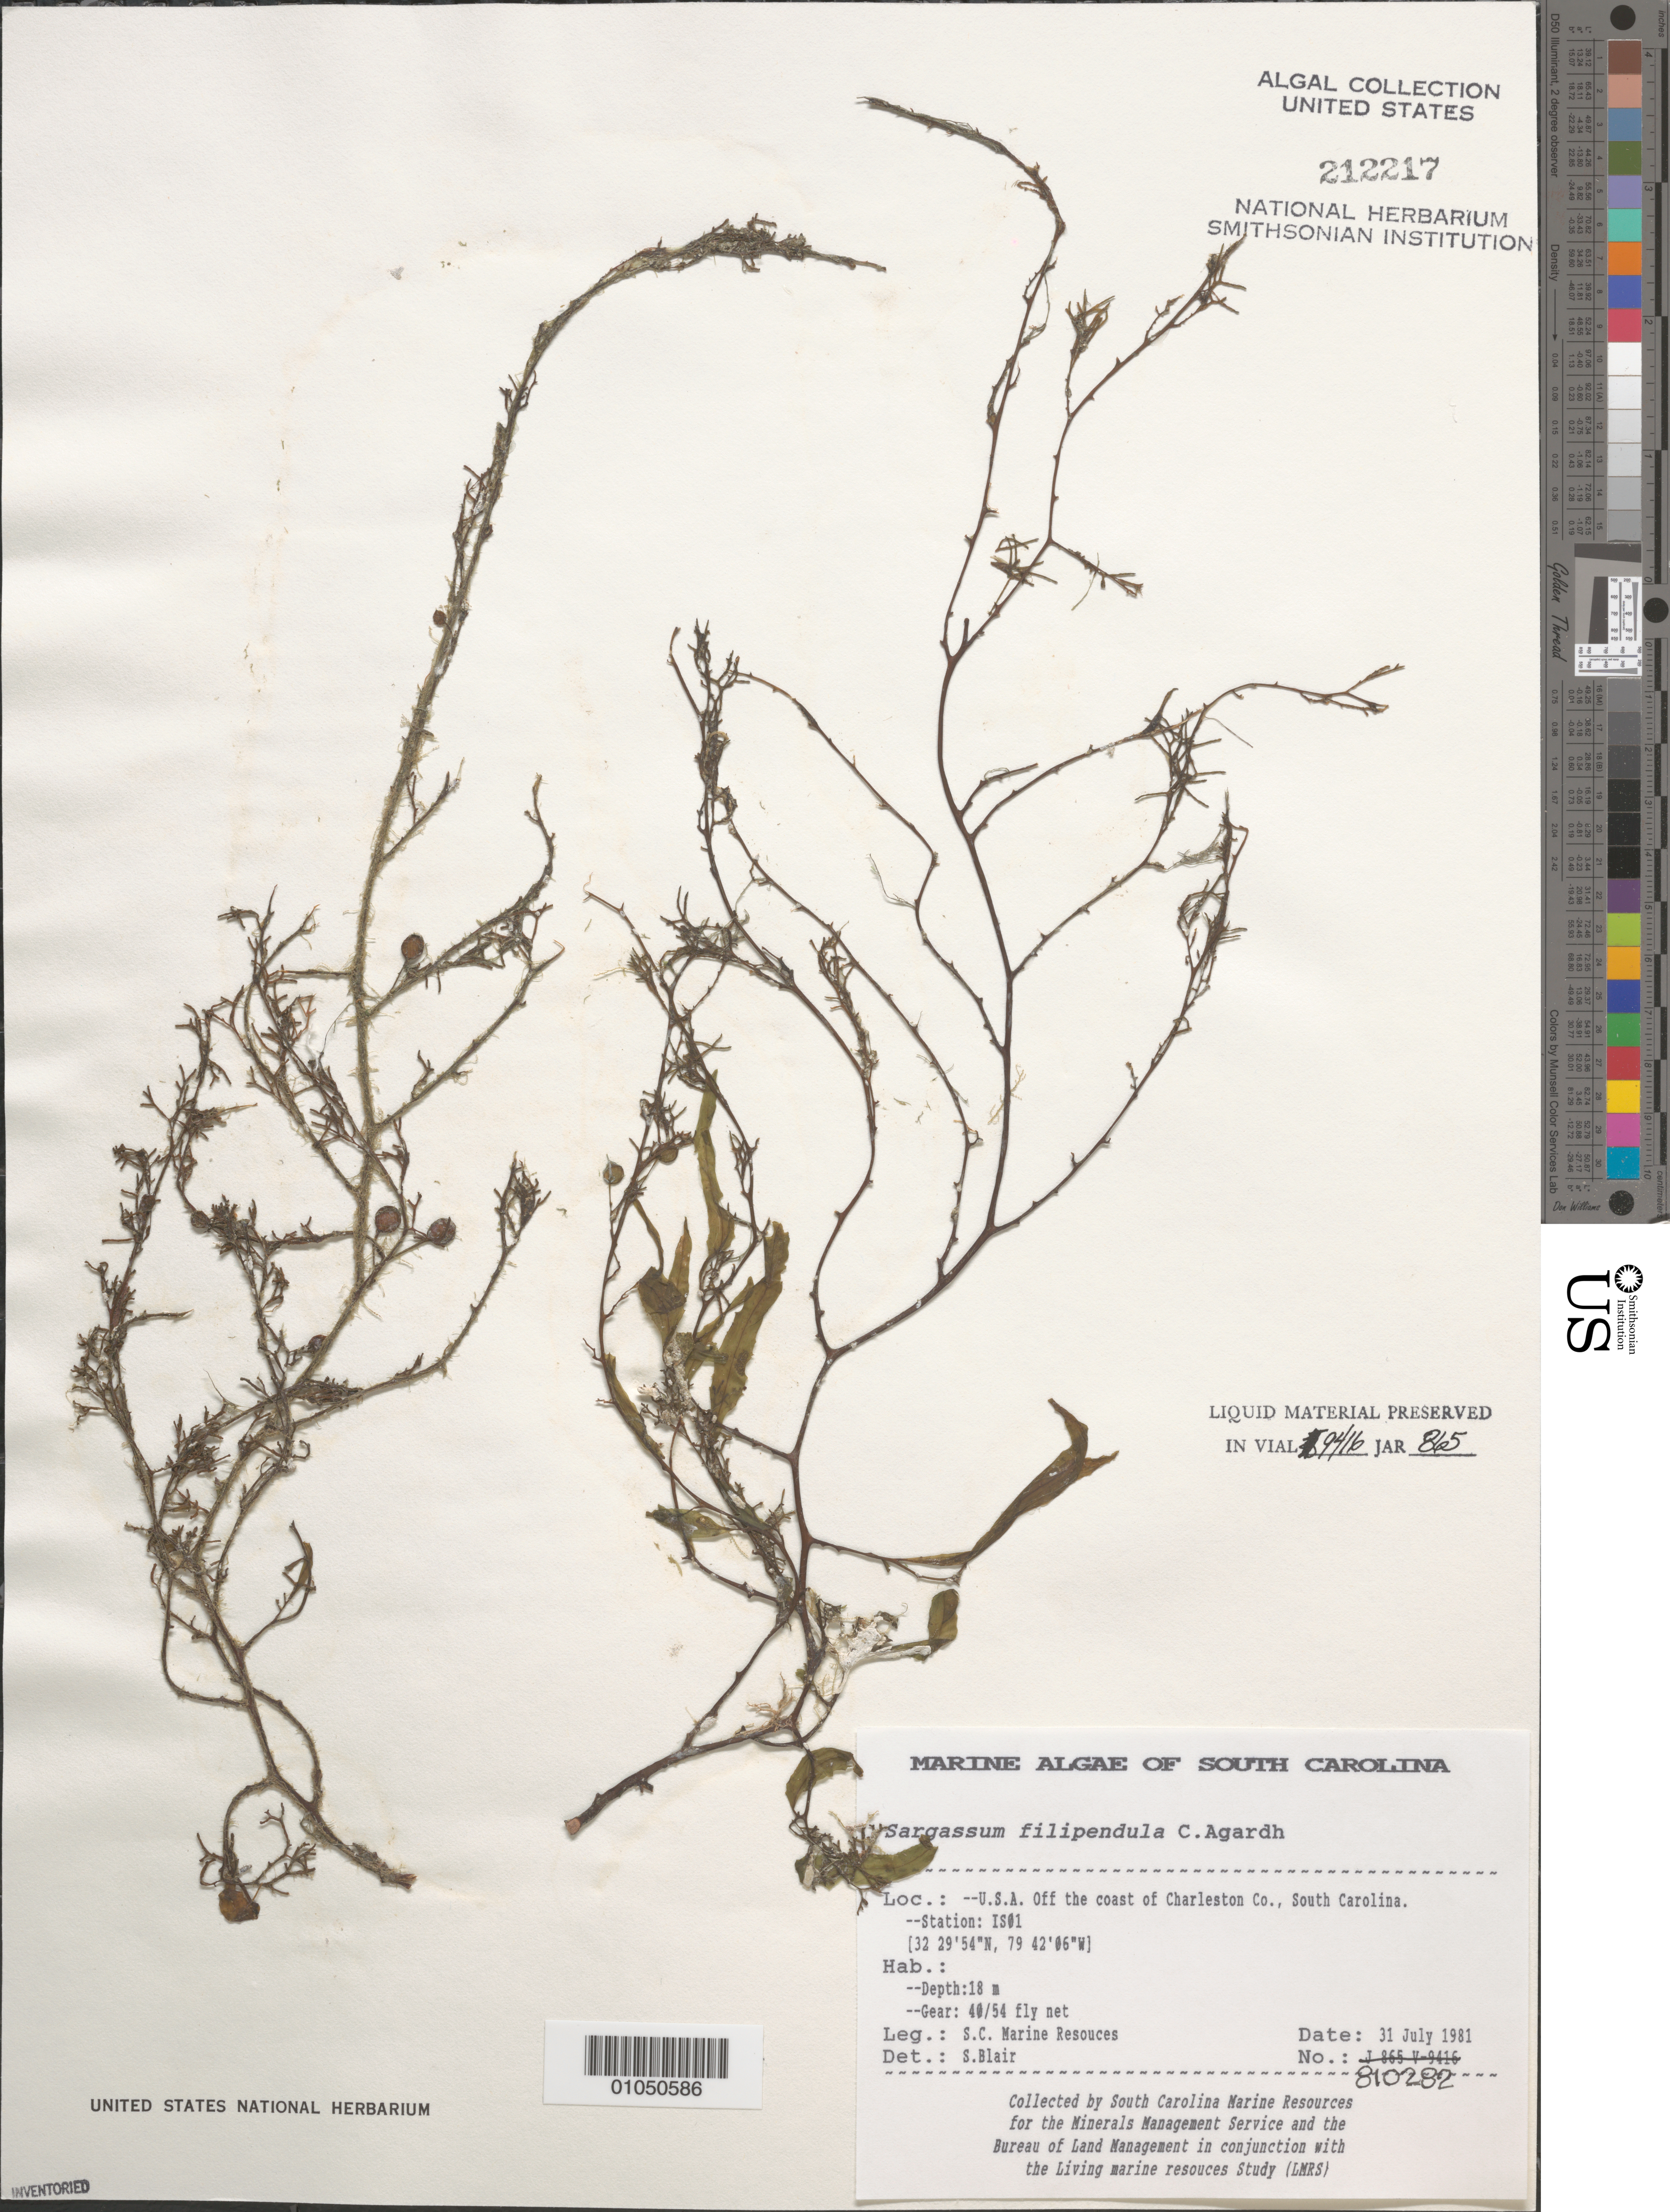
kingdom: Chromista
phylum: Ochrophyta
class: Phaeophyceae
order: Fucales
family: Sargassaceae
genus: Sargassum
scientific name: Sargassum filipendula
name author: C. Agardh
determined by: Blair, S. M.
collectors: South Carolina Marine Resources for BLM/MMS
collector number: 810282 Station IS01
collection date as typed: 31 Jul 1981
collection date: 1981-07-31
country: United States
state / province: South Carolina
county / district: Charleston County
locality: Off coast of Charleston County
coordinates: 32 29'54"N, 79 42'06"W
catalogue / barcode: US 212217